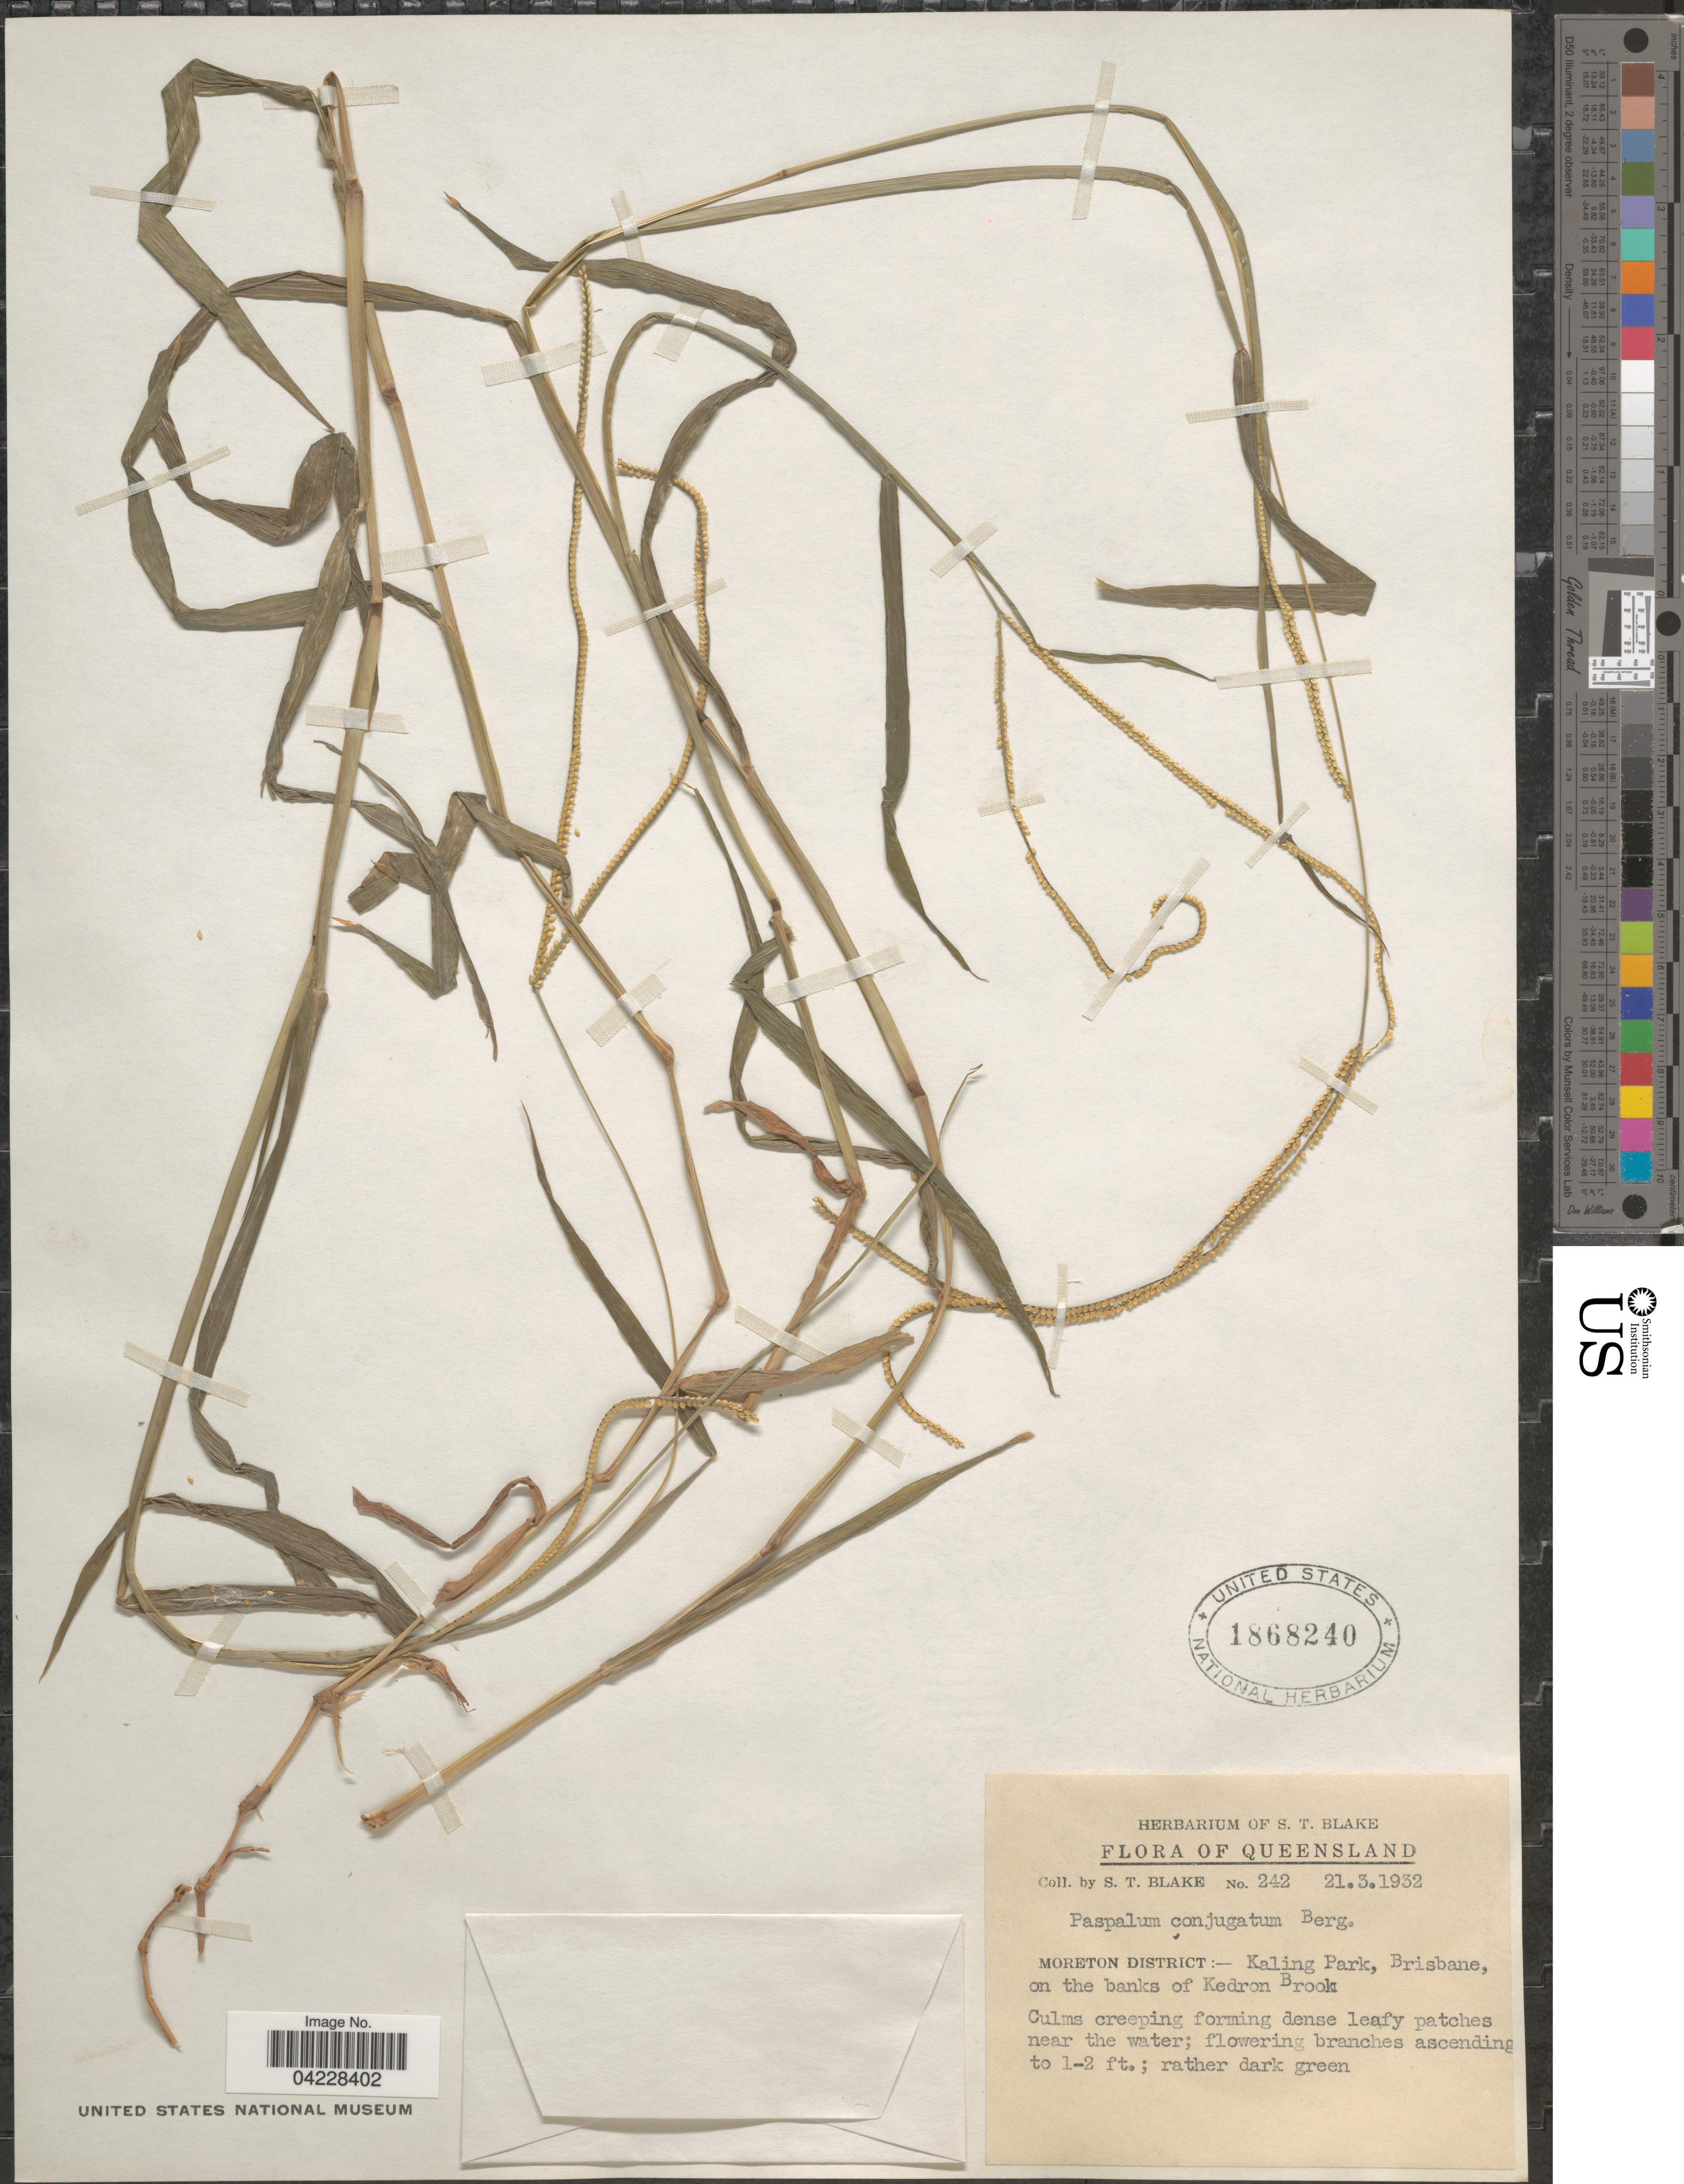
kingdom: Plantae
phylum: Tracheophyta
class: Liliopsida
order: Poales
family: Poaceae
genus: Paspalum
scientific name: Paspalum conjugatum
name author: P.J. Bergius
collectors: S. T. Blake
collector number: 242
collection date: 1932-03-21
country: Australia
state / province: Queensland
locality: Moreton District:- Kaling Park, Brisbane, on the banks of Kedron Brook.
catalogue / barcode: US 1868240